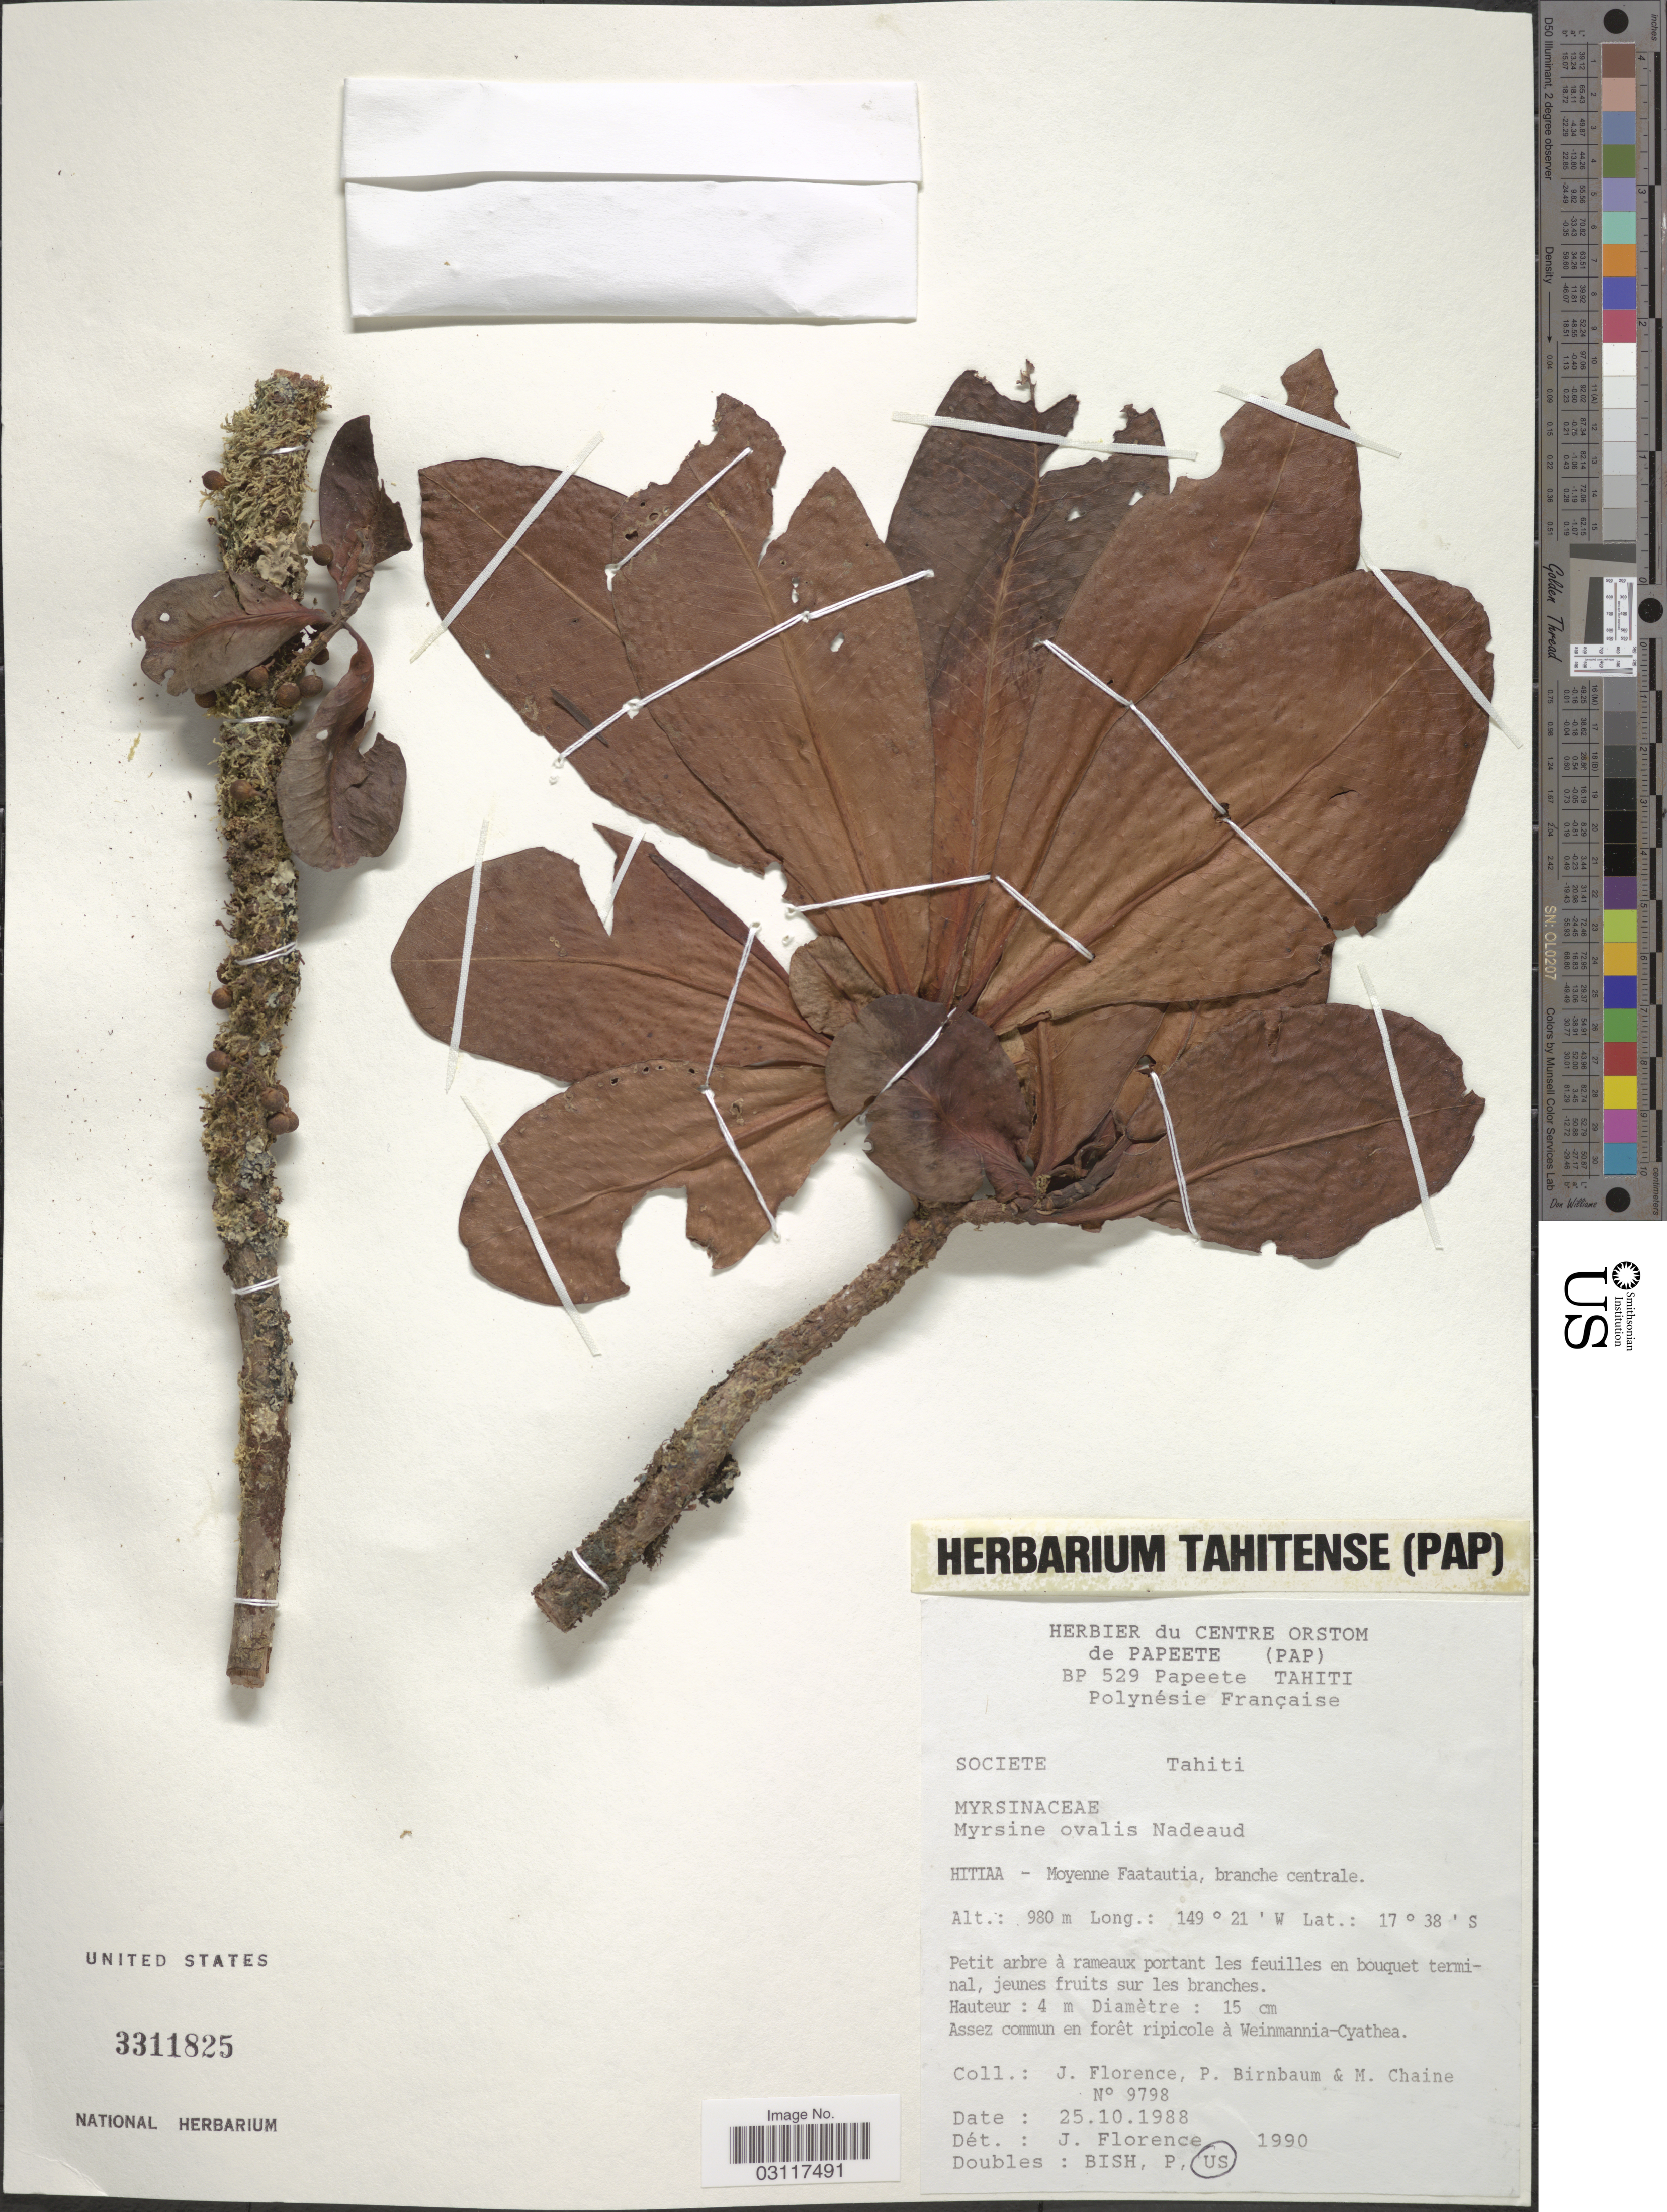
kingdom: Plantae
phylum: Tracheophyta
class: Magnoliopsida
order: Ericales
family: Primulaceae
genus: Myrsine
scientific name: Myrsine ovalis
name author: Nadeaud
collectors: J. Florence, P. Birnbaum & M. Chaine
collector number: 9798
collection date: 1988-10-25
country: French Polynesia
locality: Societe, Tahiti. Hitiaa - Moyenne Faatautia, branche centrale.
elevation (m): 980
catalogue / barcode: US 3311825